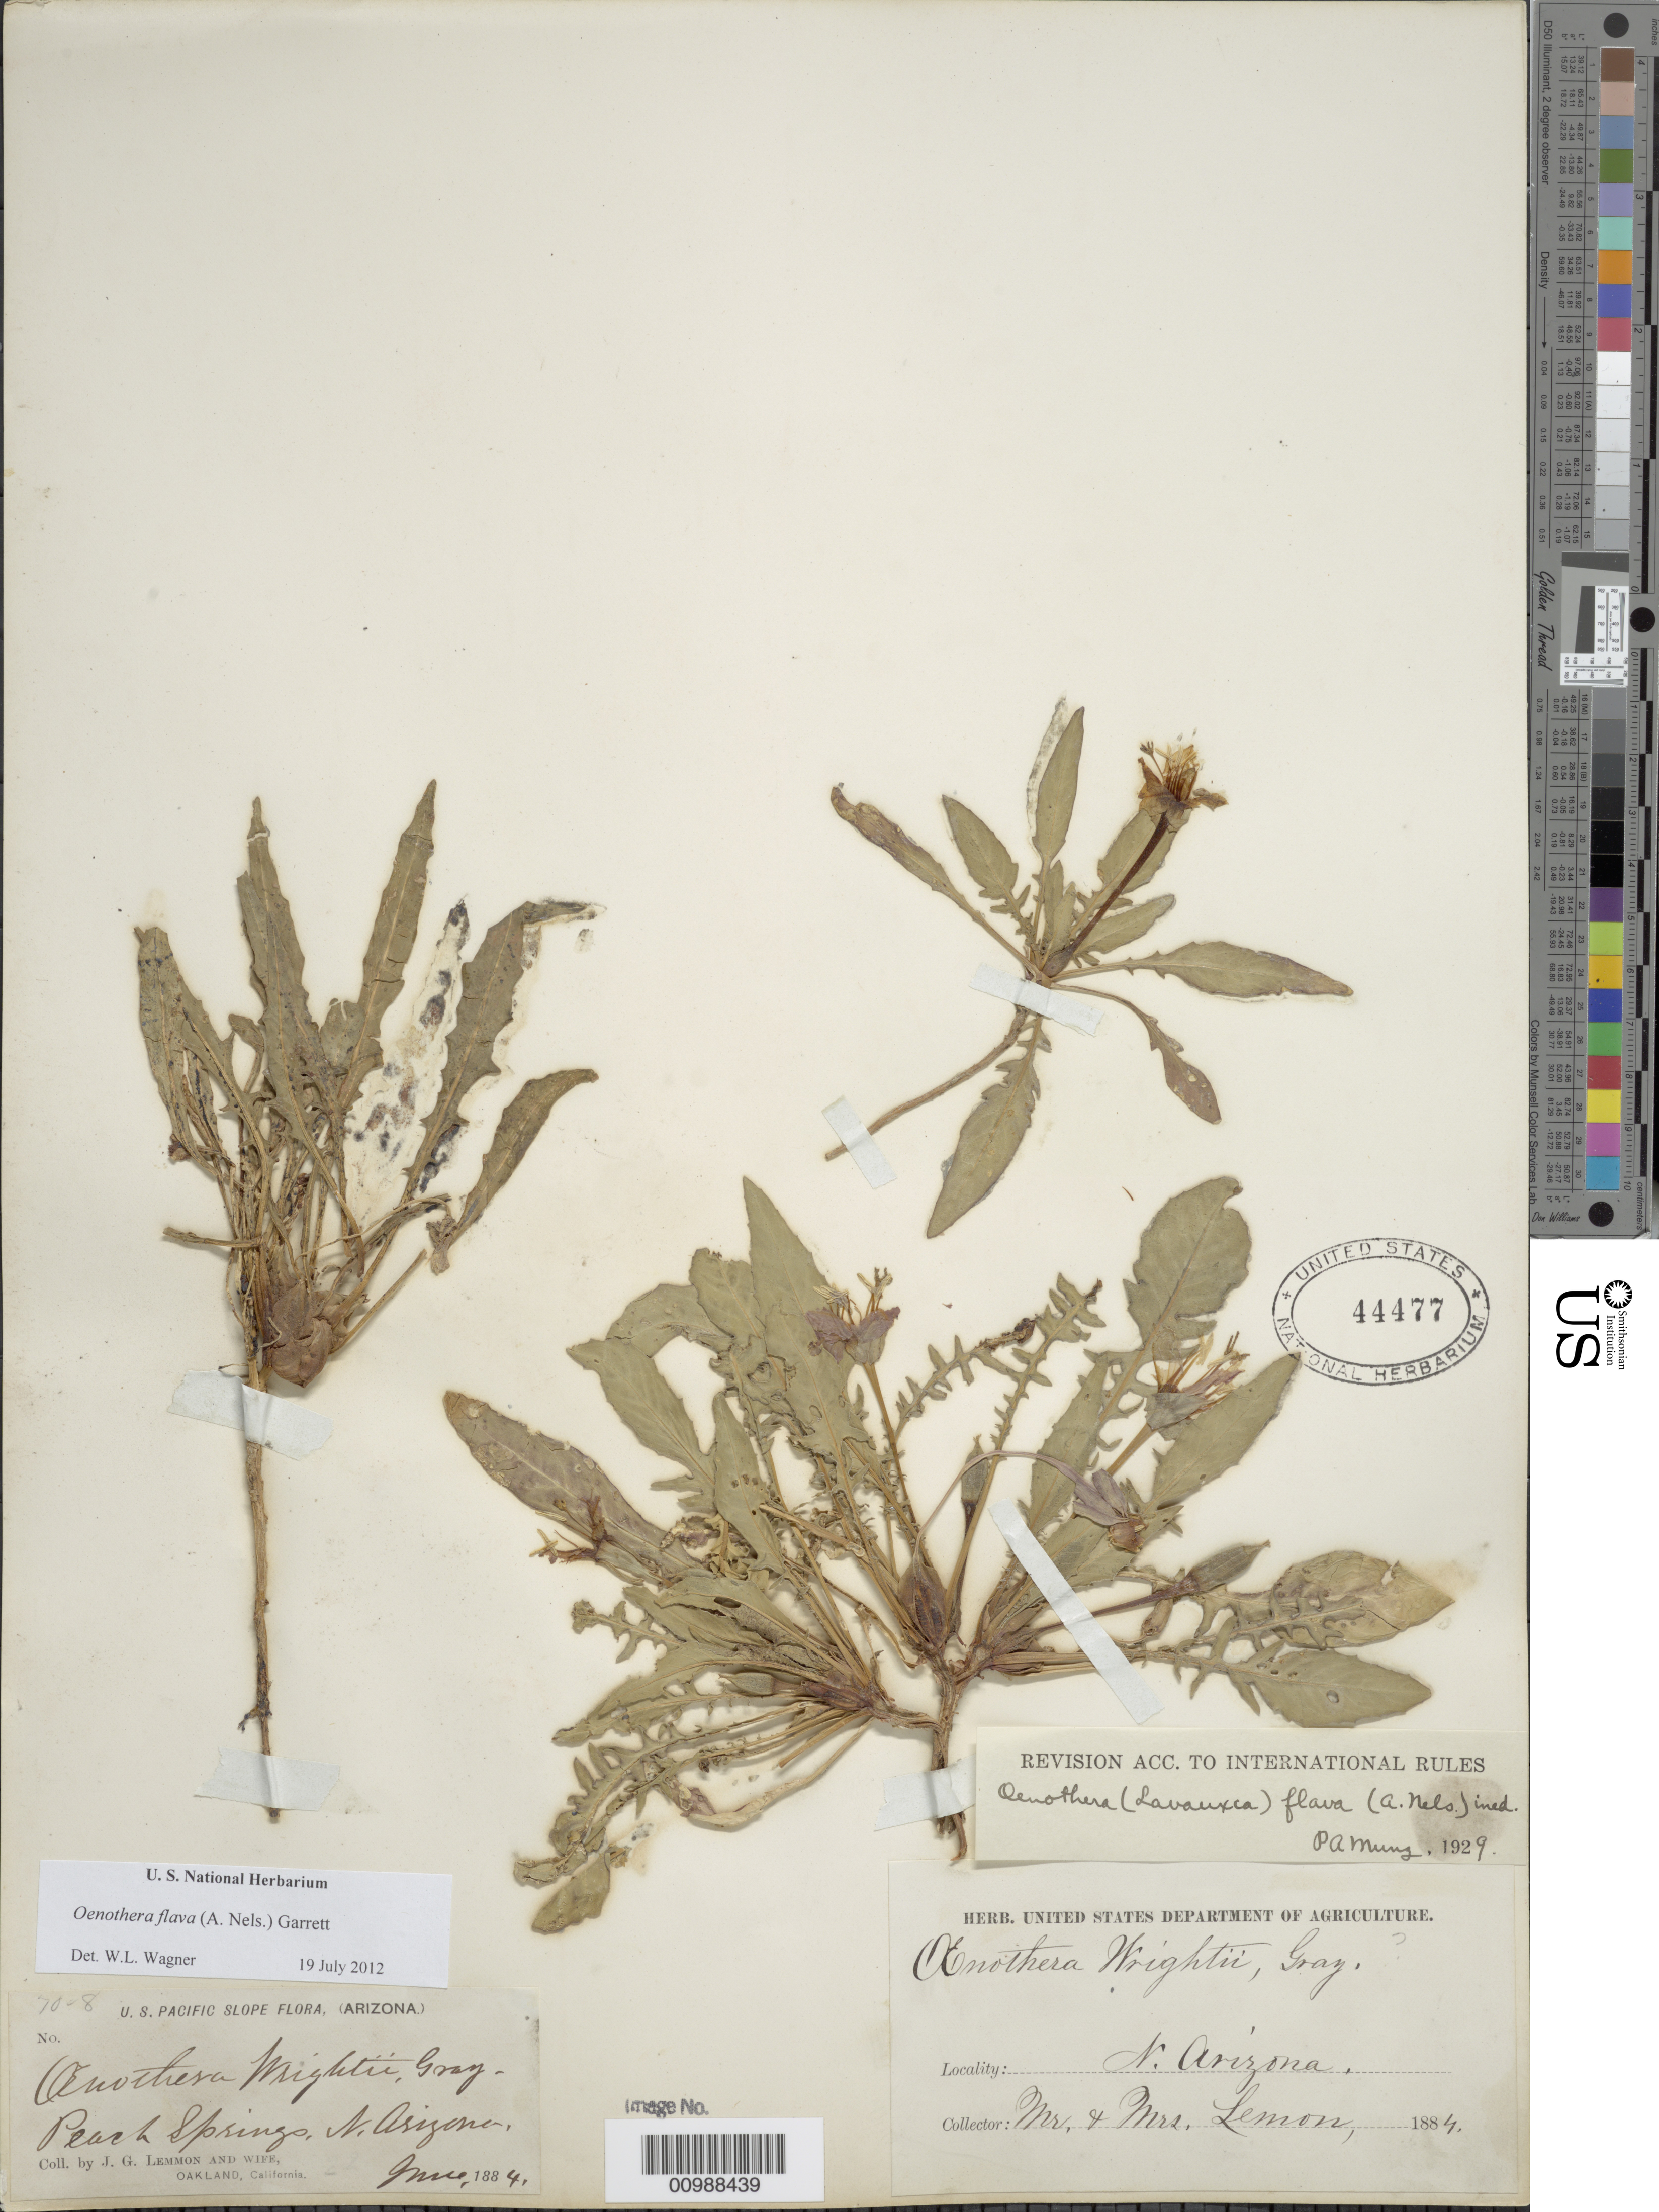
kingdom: Plantae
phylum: Tracheophyta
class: Magnoliopsida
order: Myrtales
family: Onagraceae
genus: Oenothera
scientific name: Oenothera flava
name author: (A. Nelson) Garrett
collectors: J. G. Lemmon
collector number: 7008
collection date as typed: Jun 1884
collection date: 1884-06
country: United States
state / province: Arizona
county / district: Mohave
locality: Peach Springs, North Arizona.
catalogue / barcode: US 44477